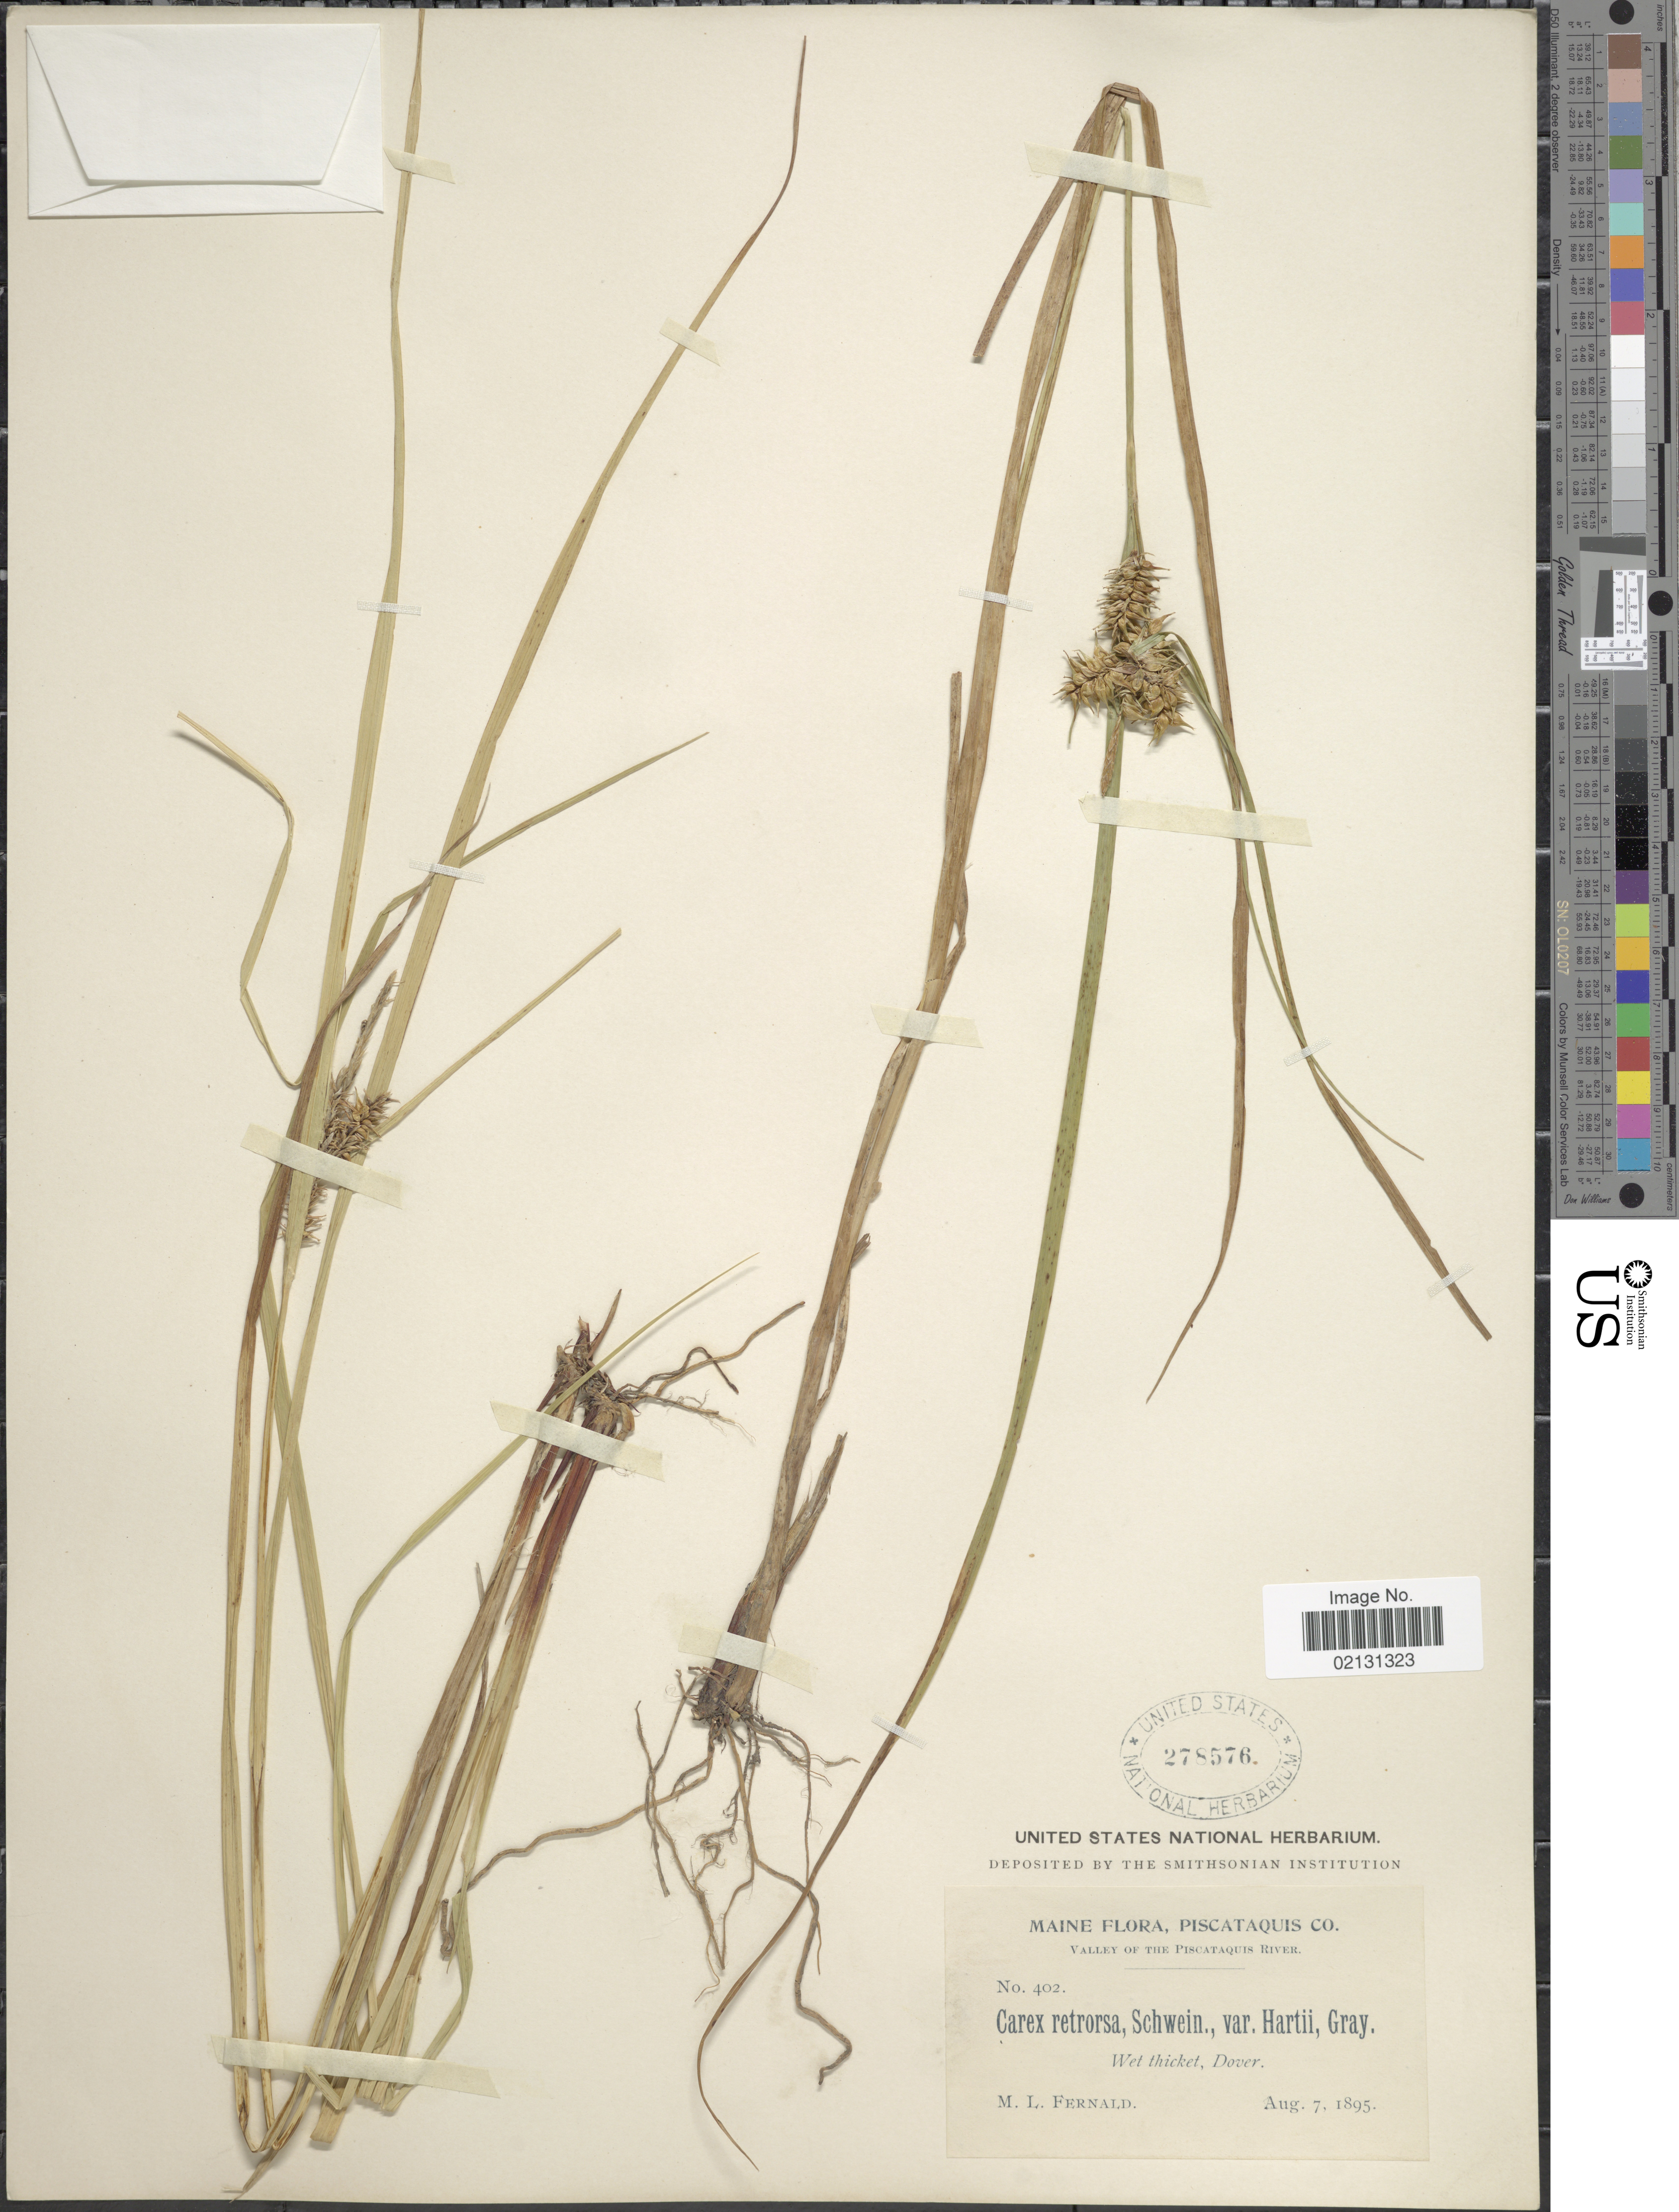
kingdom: Plantae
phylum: Tracheophyta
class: Liliopsida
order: Poales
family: Cyperaceae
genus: Carex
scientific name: Carex retrorsa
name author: Schwein.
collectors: M. L. Fernald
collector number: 402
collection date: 1895-08-07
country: United States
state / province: Maine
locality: Piscataquis Co, Valley of The Piscataquis River, Wet thicket, Dover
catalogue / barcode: US 258576